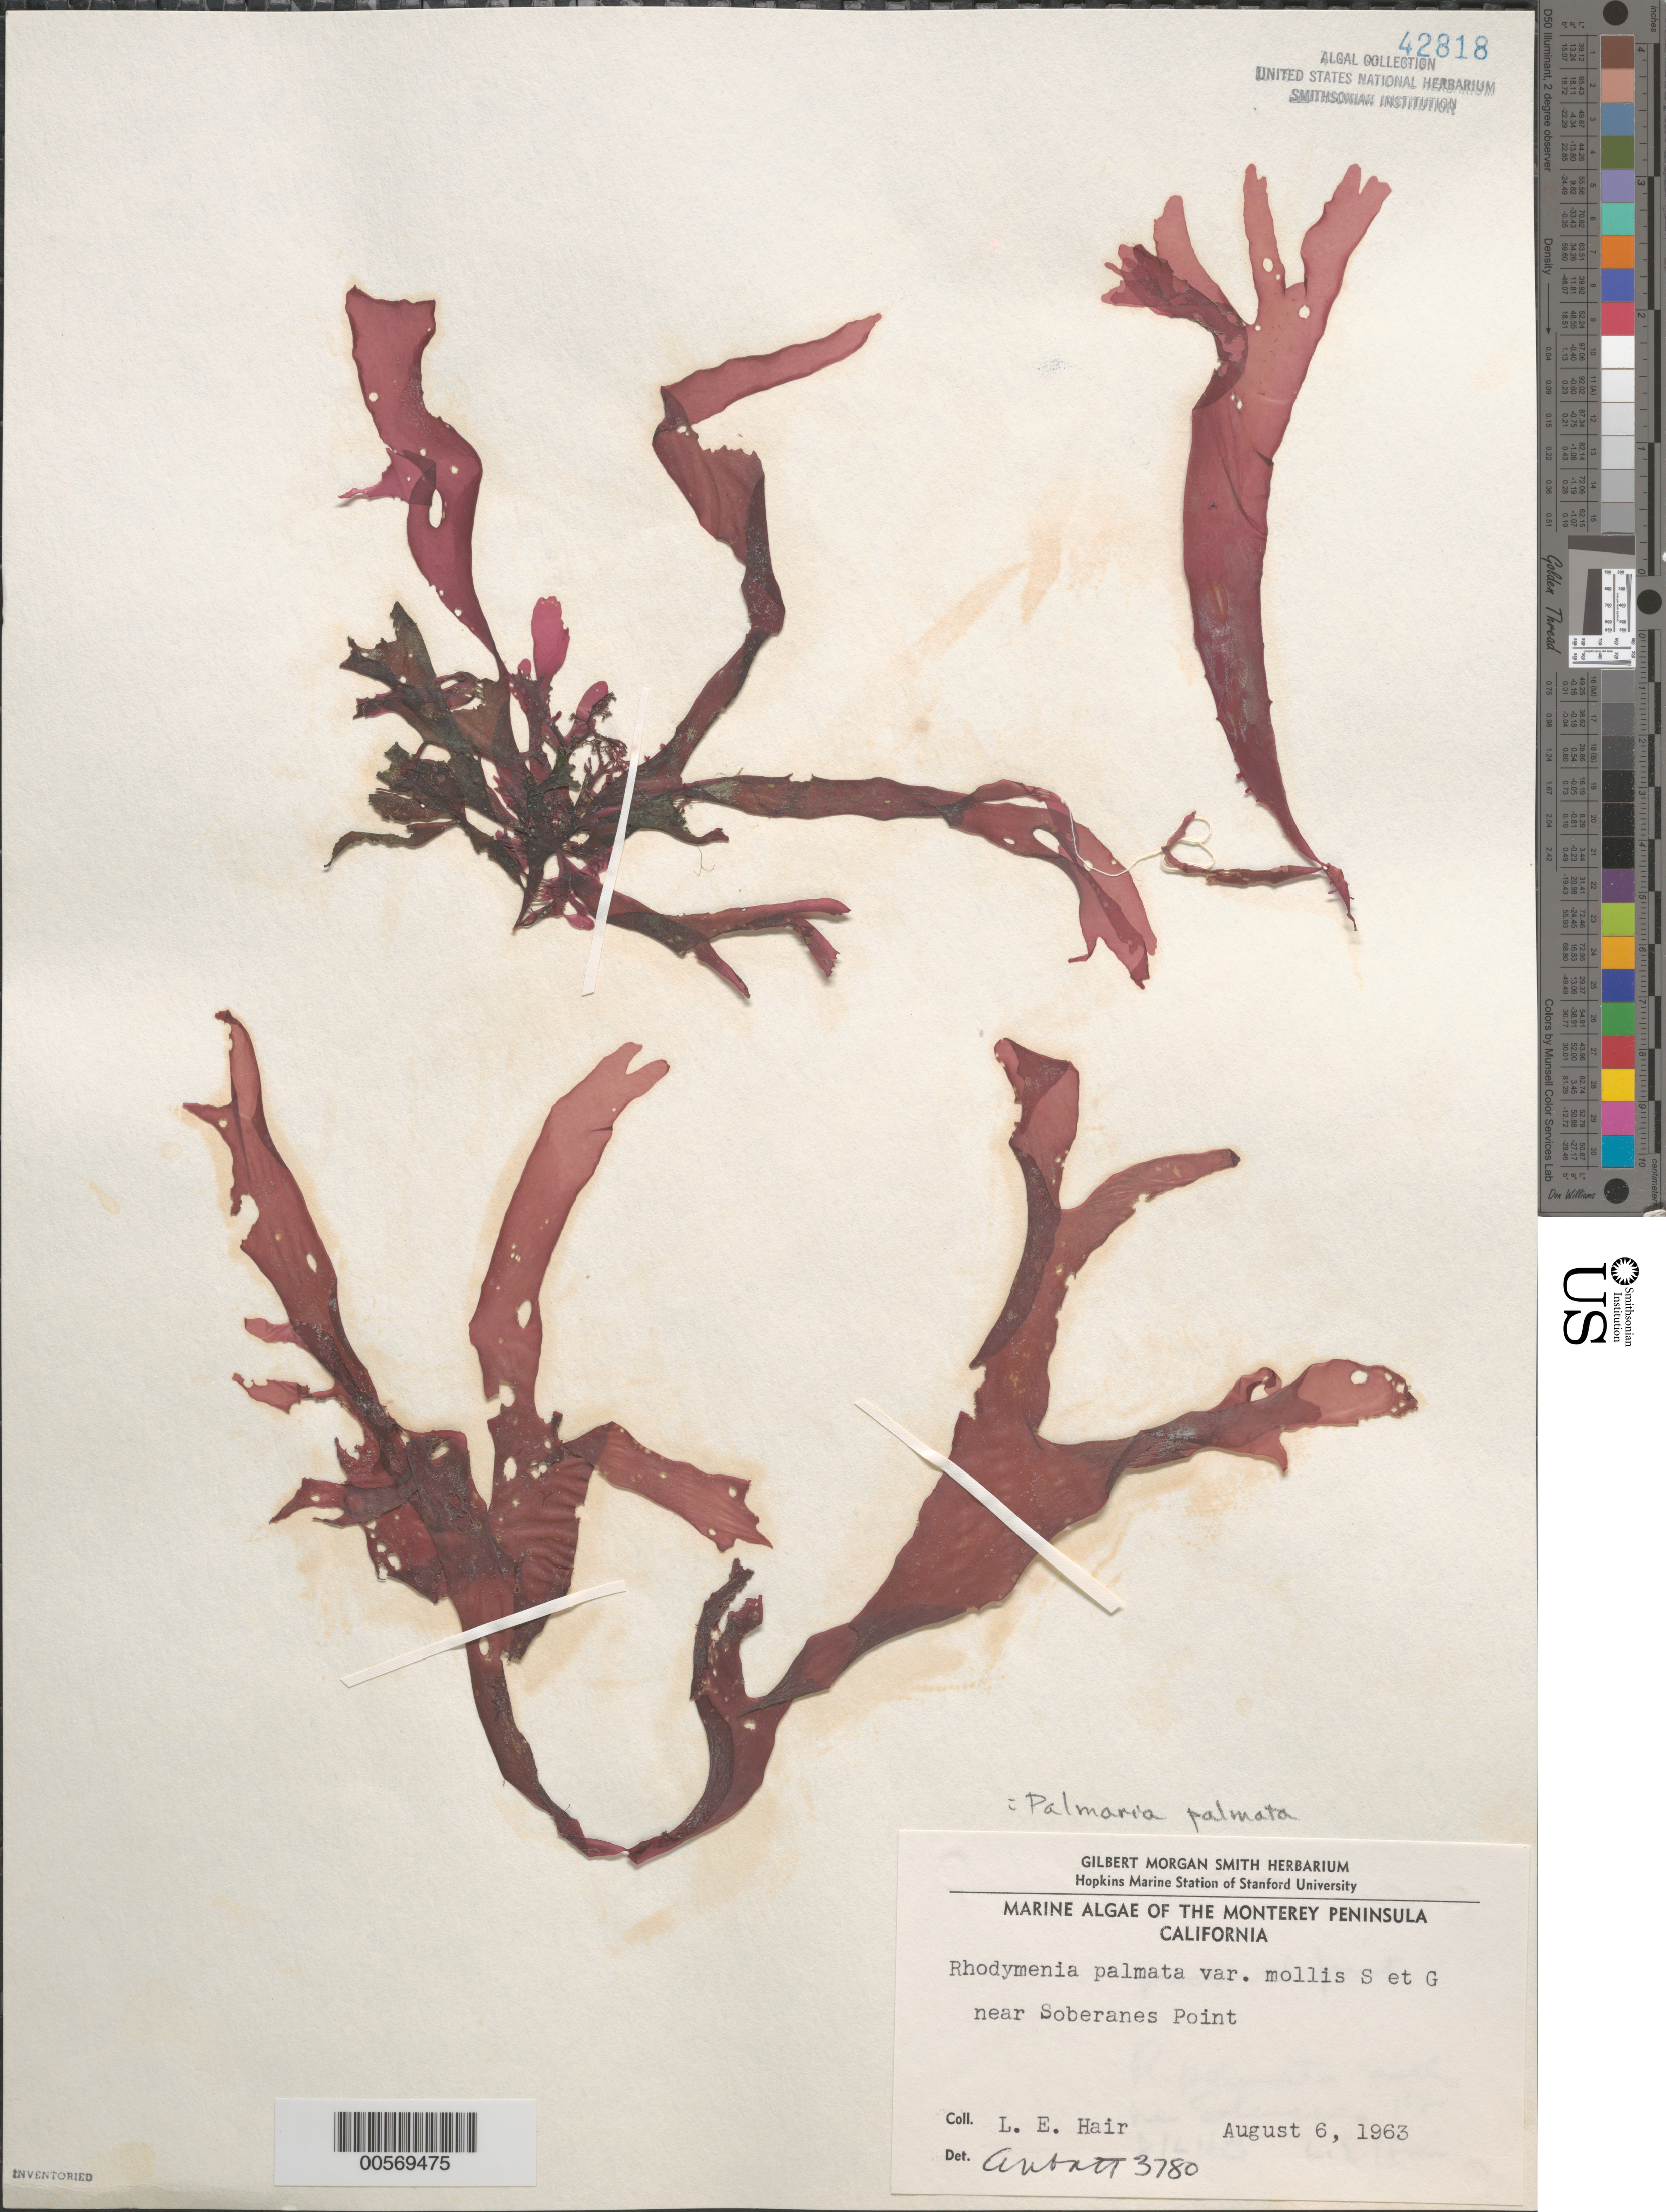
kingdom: Plantae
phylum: Rhodophyta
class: Florideophyceae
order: Palmariales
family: Palmariaceae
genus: Palmaria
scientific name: Palmaria palmata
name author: (L.) F. Weber & D. Mohr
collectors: L. Hair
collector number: IAA 3780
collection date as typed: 06 Aug 1963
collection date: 1963-08-06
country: United States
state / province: California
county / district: Monterey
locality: Near Soberanes Point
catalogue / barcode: US 42818